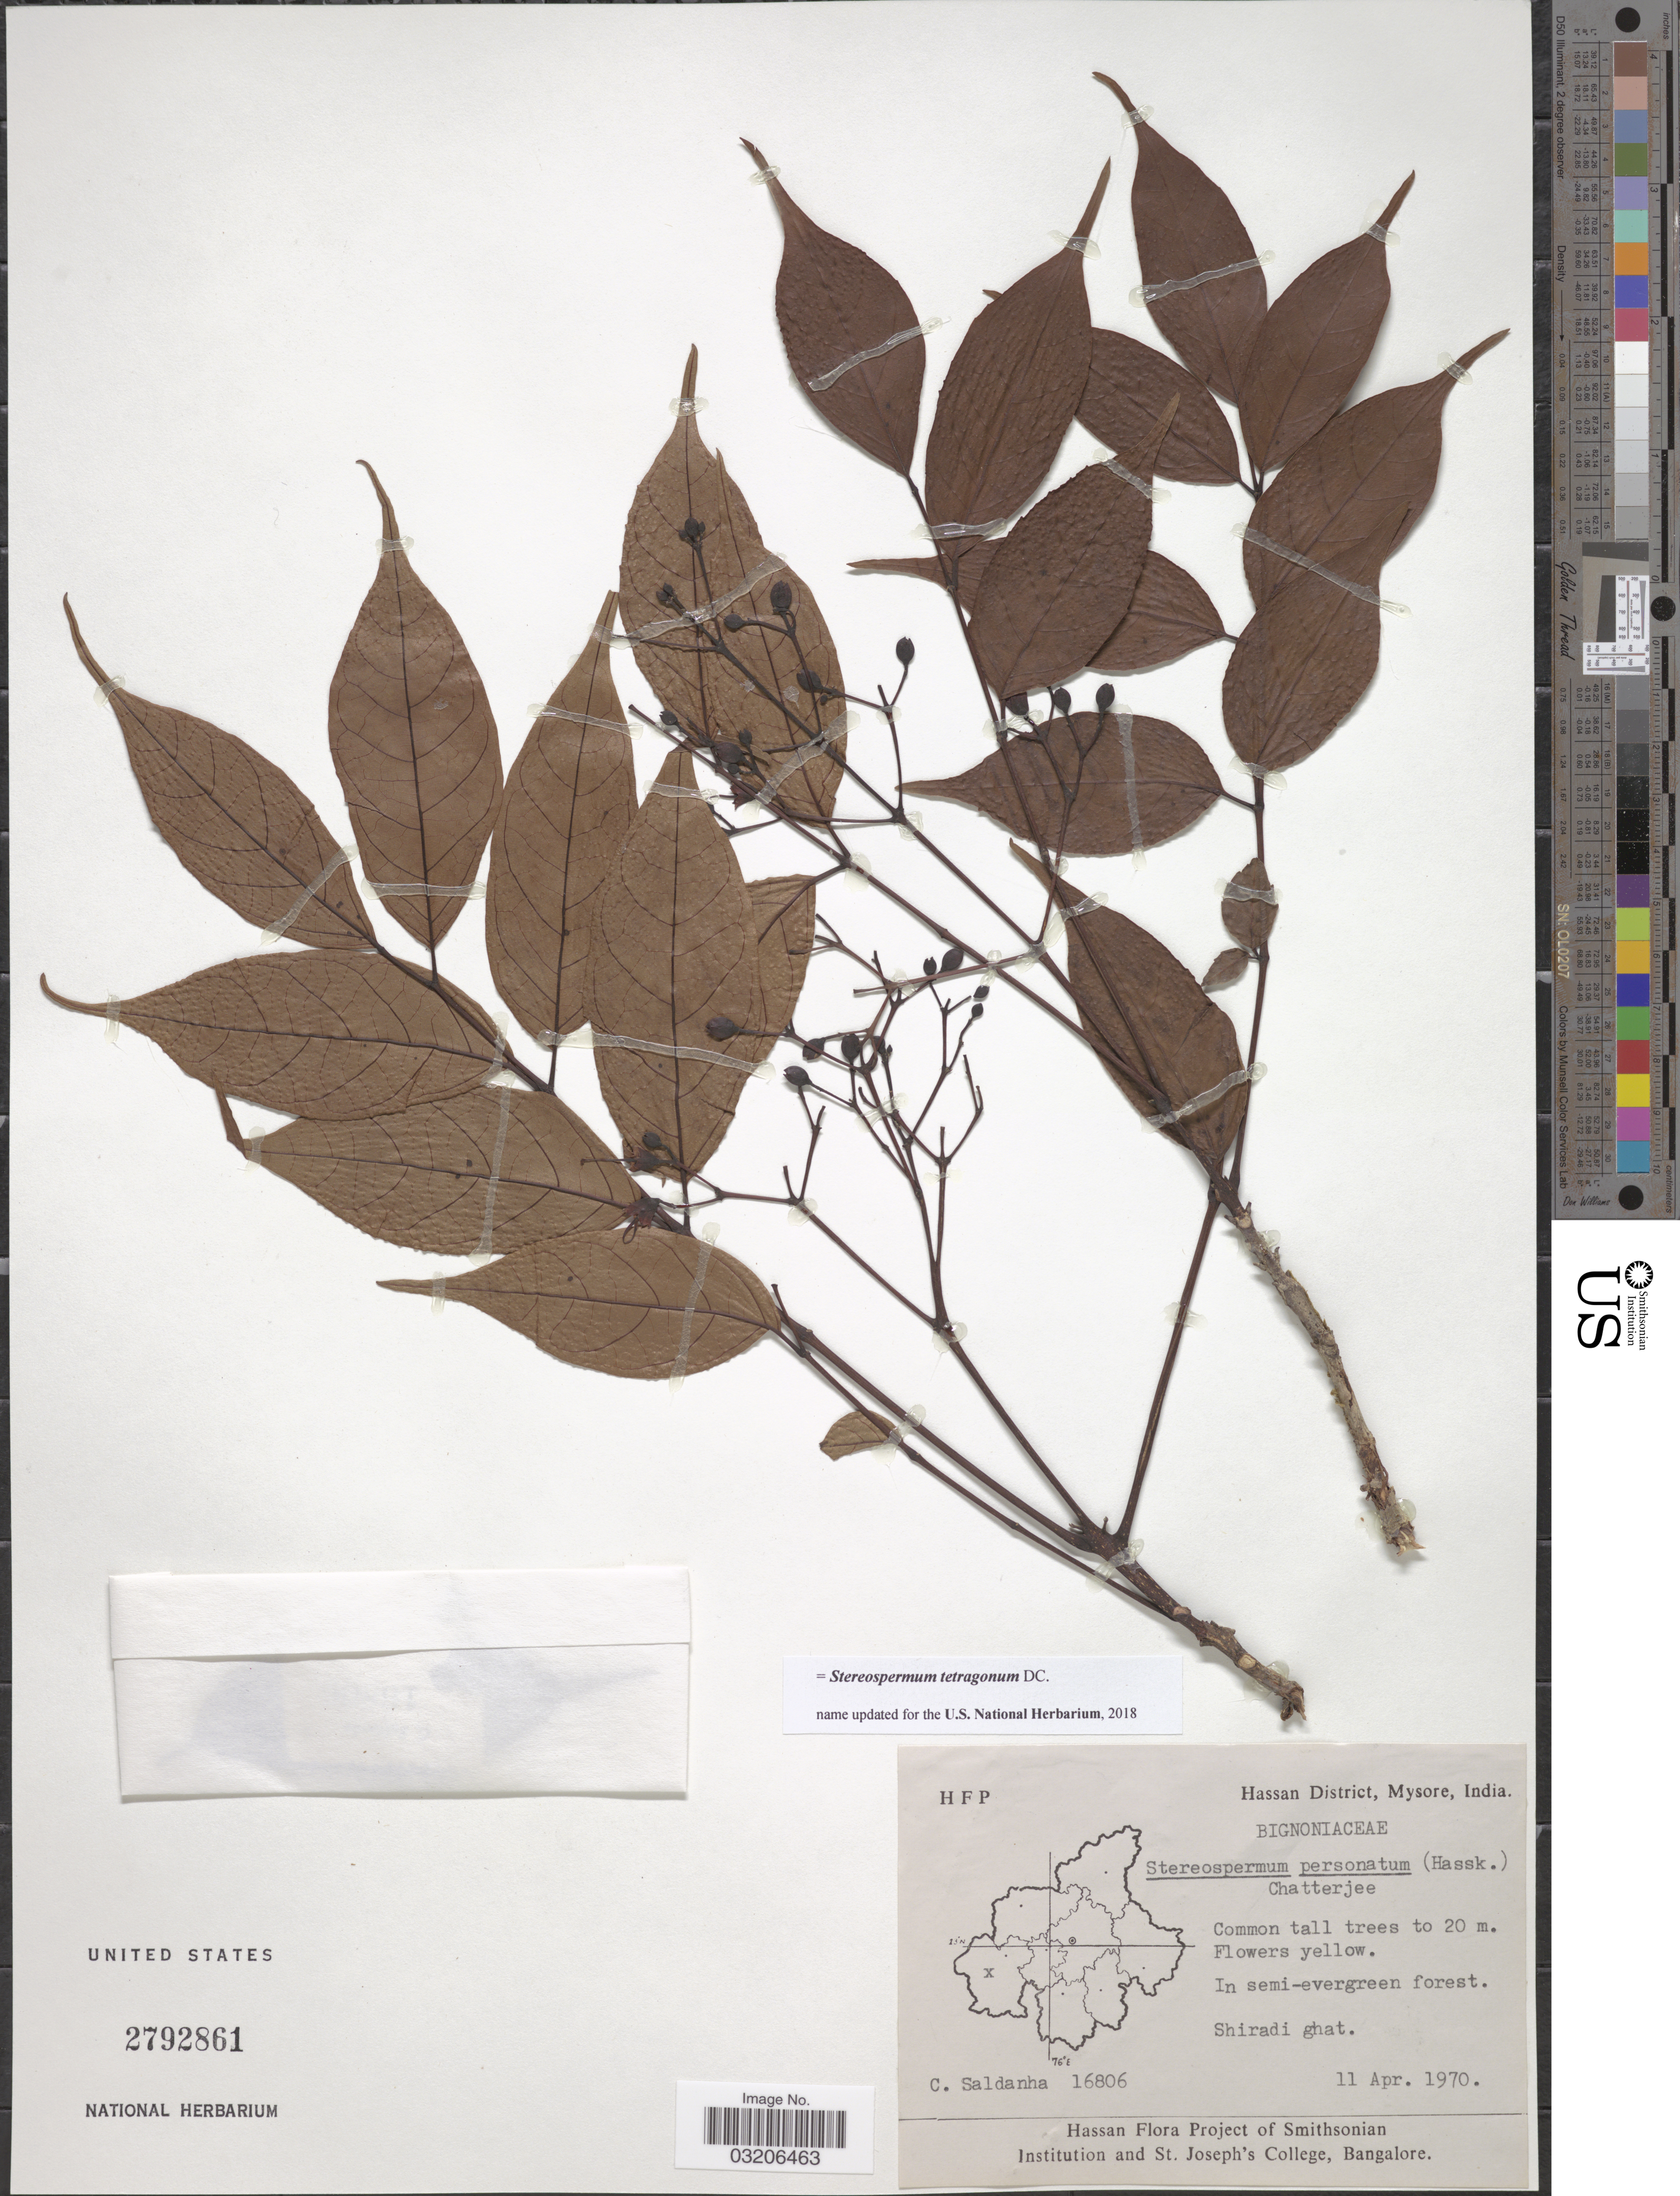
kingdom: Plantae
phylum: Tracheophyta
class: Magnoliopsida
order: Lamiales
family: Bignoniaceae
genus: Stereospermum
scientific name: Stereospermum tetragonum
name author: DC.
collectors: C. Saldanha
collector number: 16806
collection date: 1970-04-11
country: India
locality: Hassan District, Mysore. Shiradi ghat.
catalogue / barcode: US 2792861